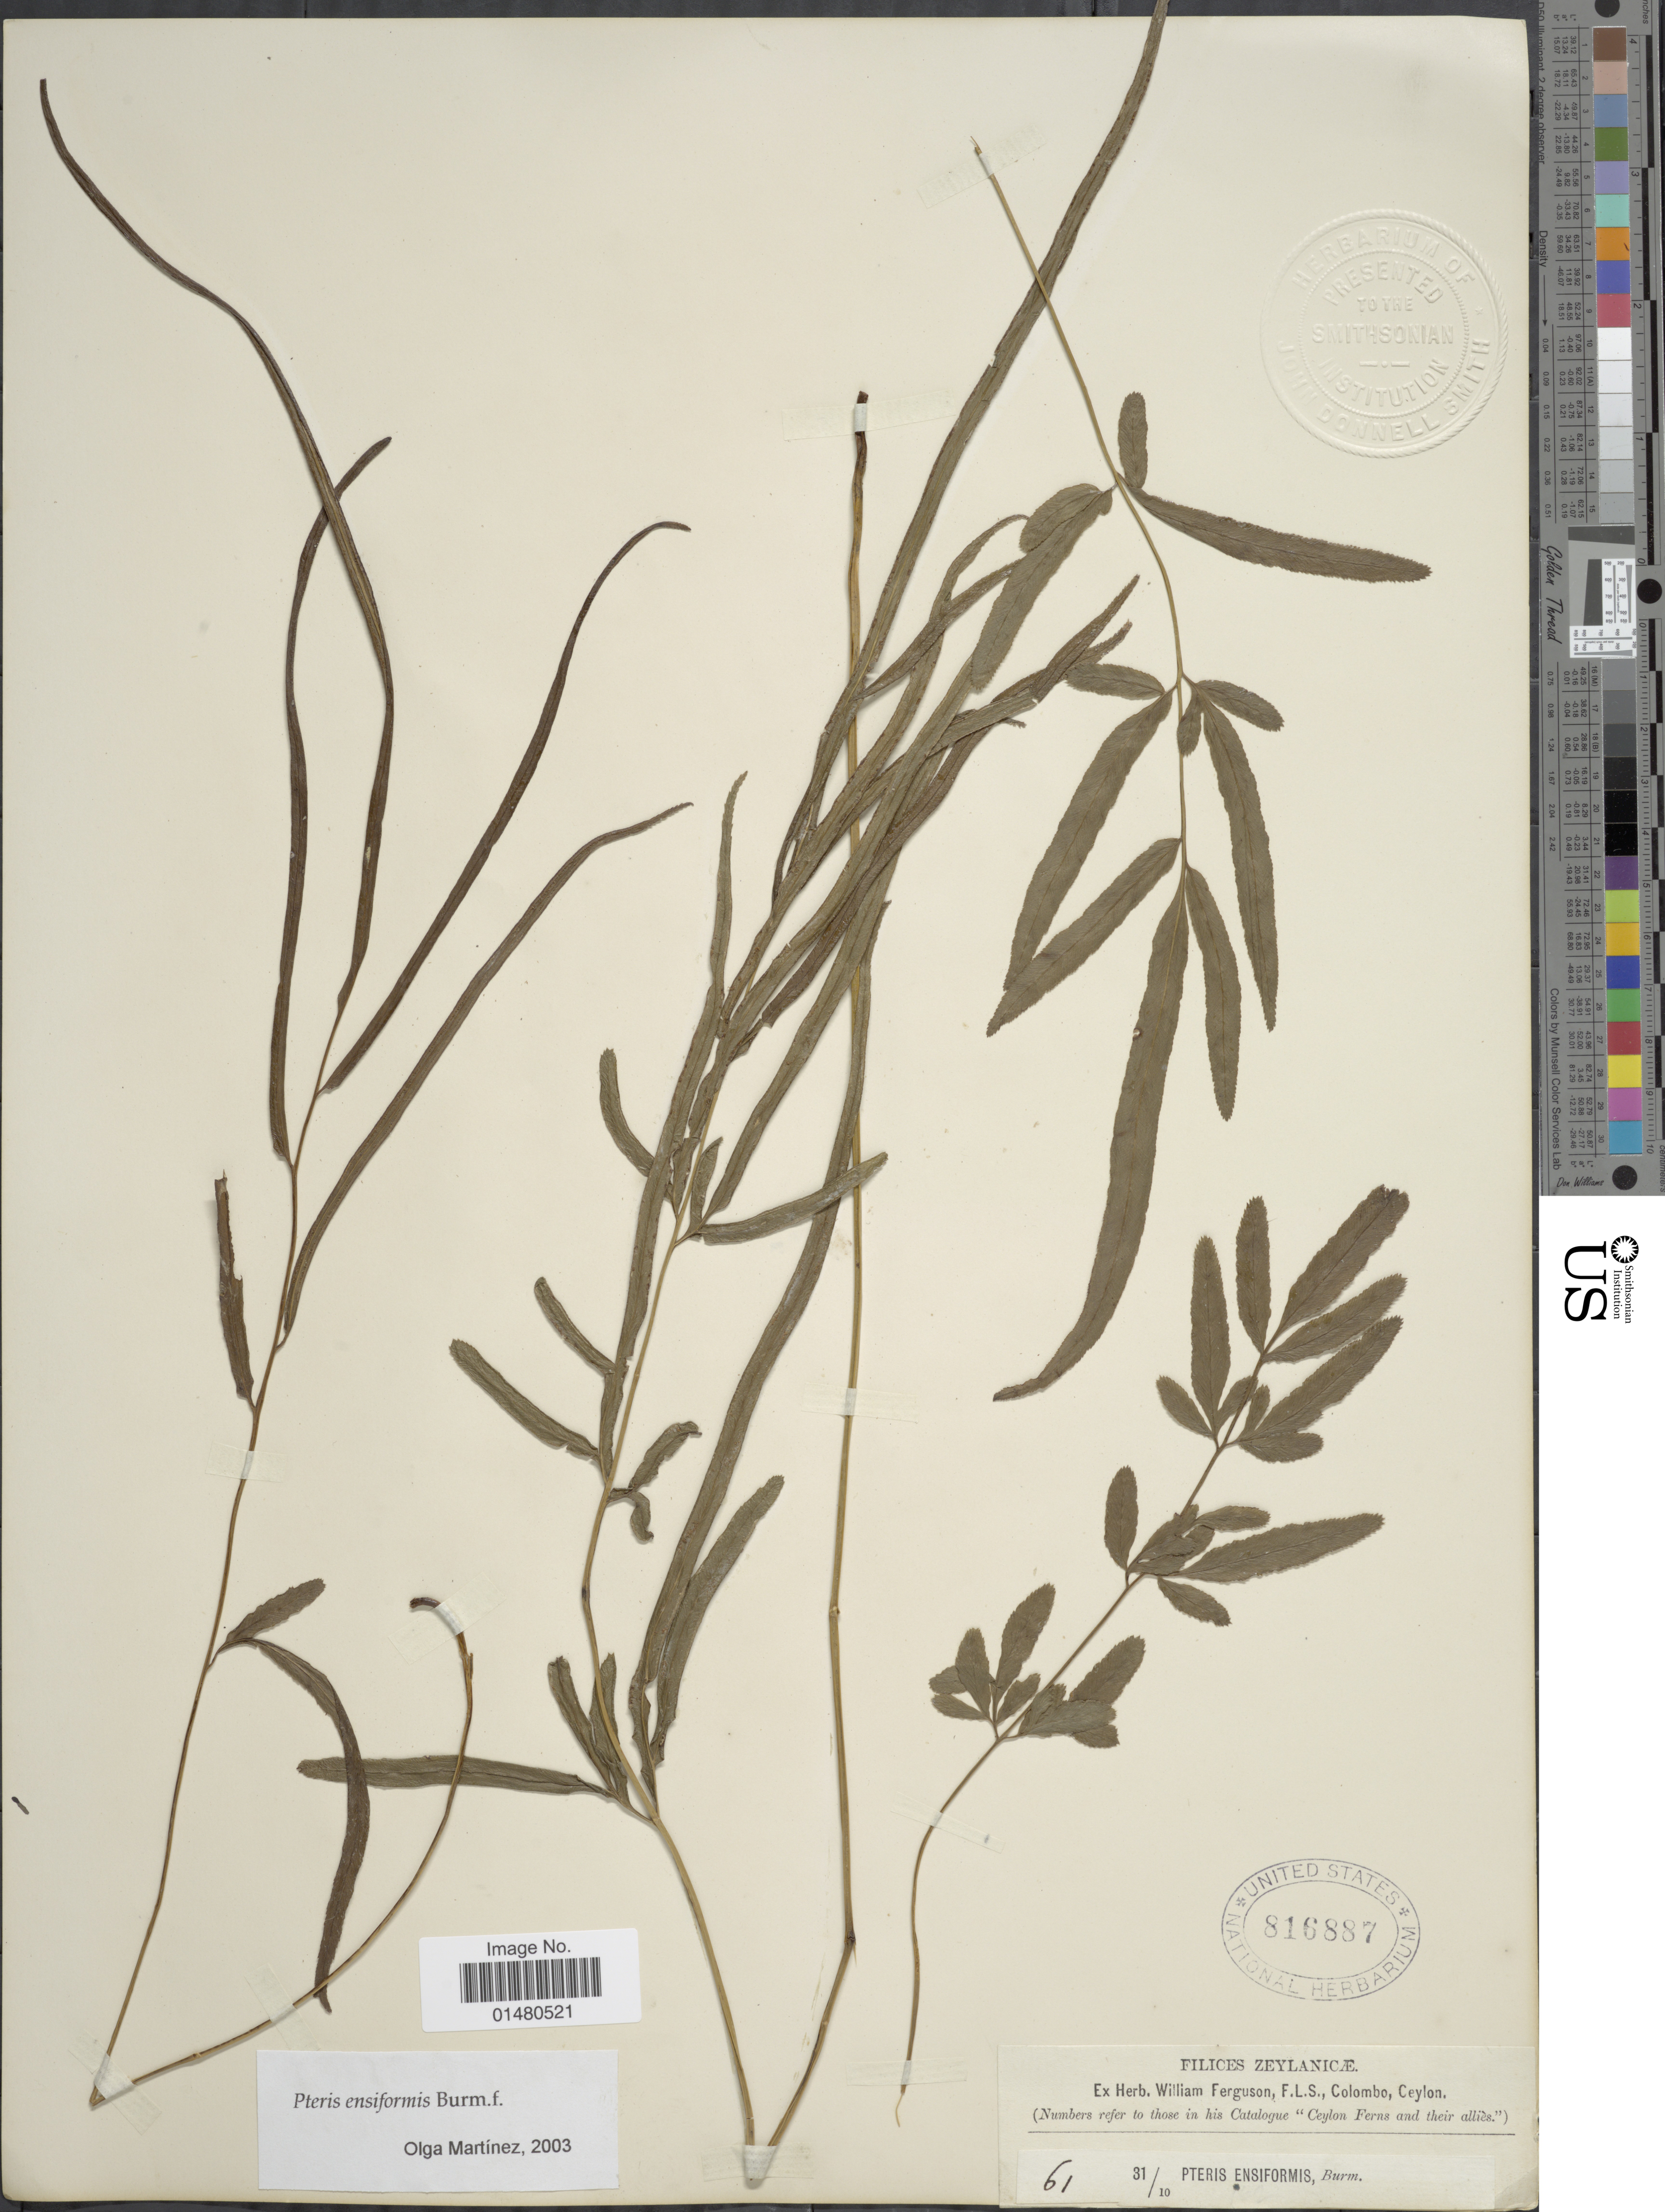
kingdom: Plantae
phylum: Tracheophyta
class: Polypodiopsida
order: Polypodiales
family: Pteridaceae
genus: Pteris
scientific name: Pteris ensiformis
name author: Burm. f.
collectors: ex herb. William Ferguson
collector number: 61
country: Sri Lanka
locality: Fileces Zeylanicæ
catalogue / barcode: US 816887